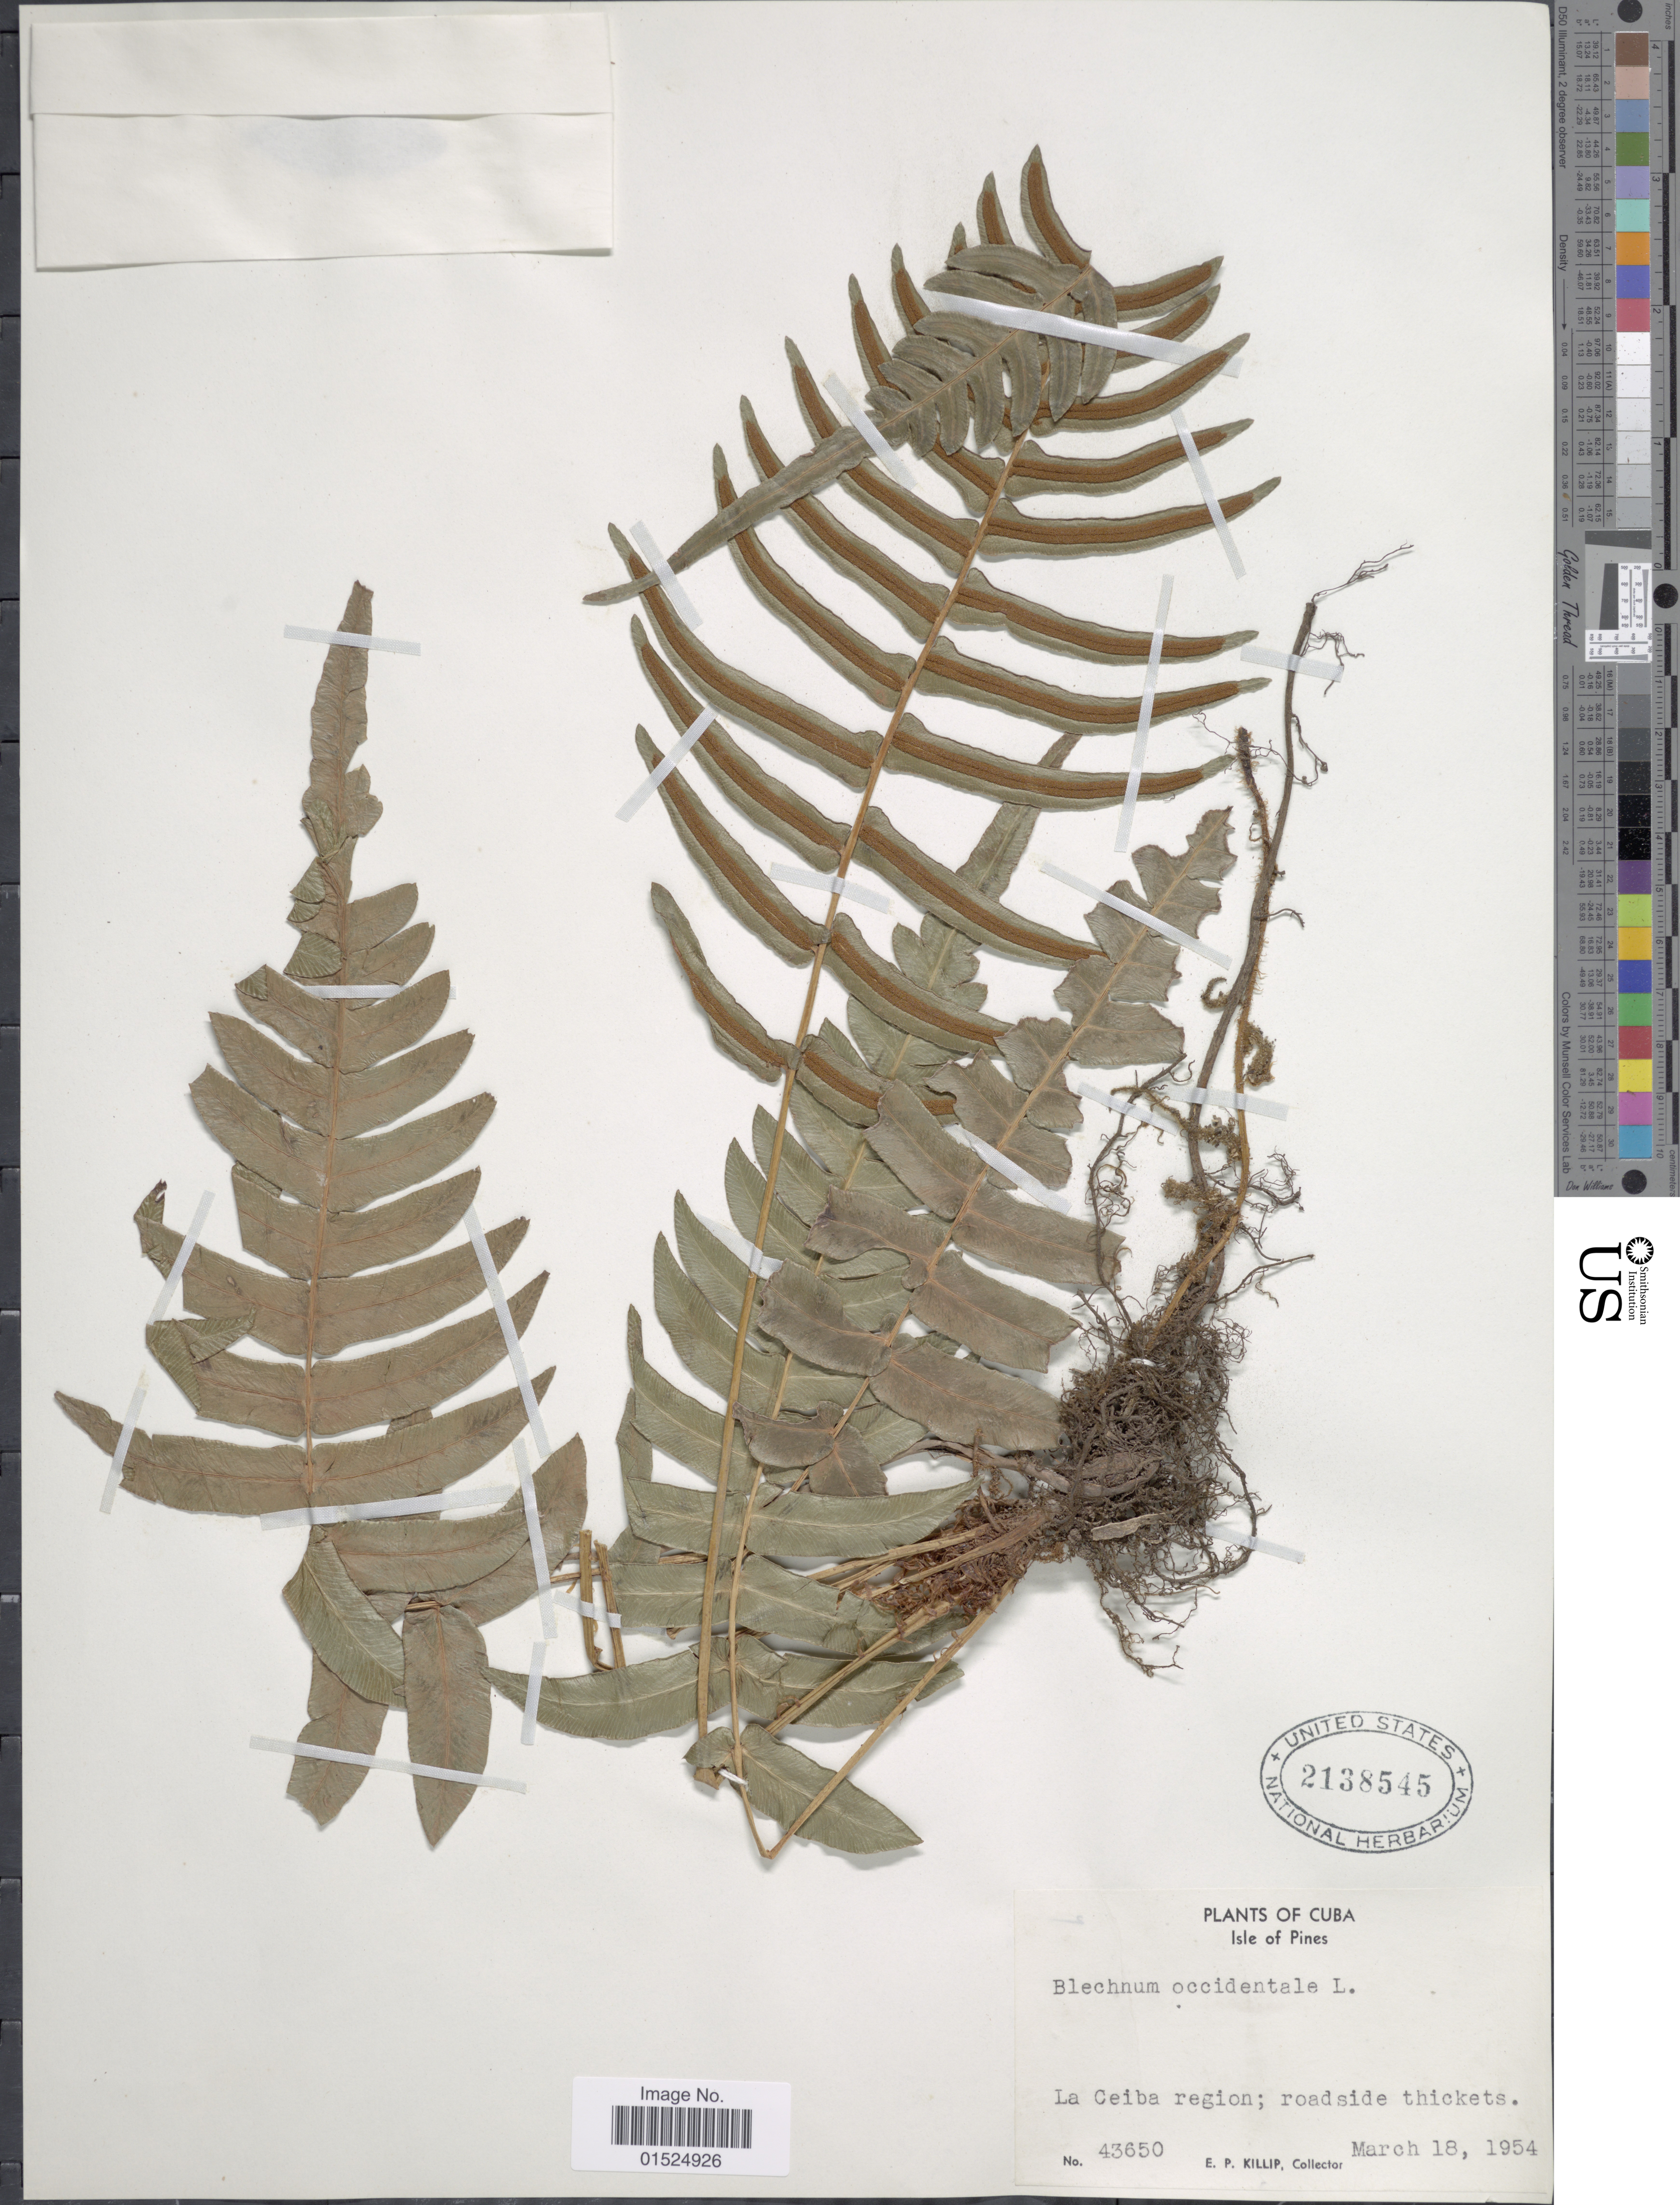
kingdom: Plantae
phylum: Tracheophyta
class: Polypodiopsida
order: Polypodiales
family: Blechnaceae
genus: Blechnum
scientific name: Blechnum occidentale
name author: L.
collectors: E. P. Killip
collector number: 43650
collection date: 1954-03-18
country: Cuba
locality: Isle of Pines, La Ceiba region; roadside thickets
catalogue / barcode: US 2138545